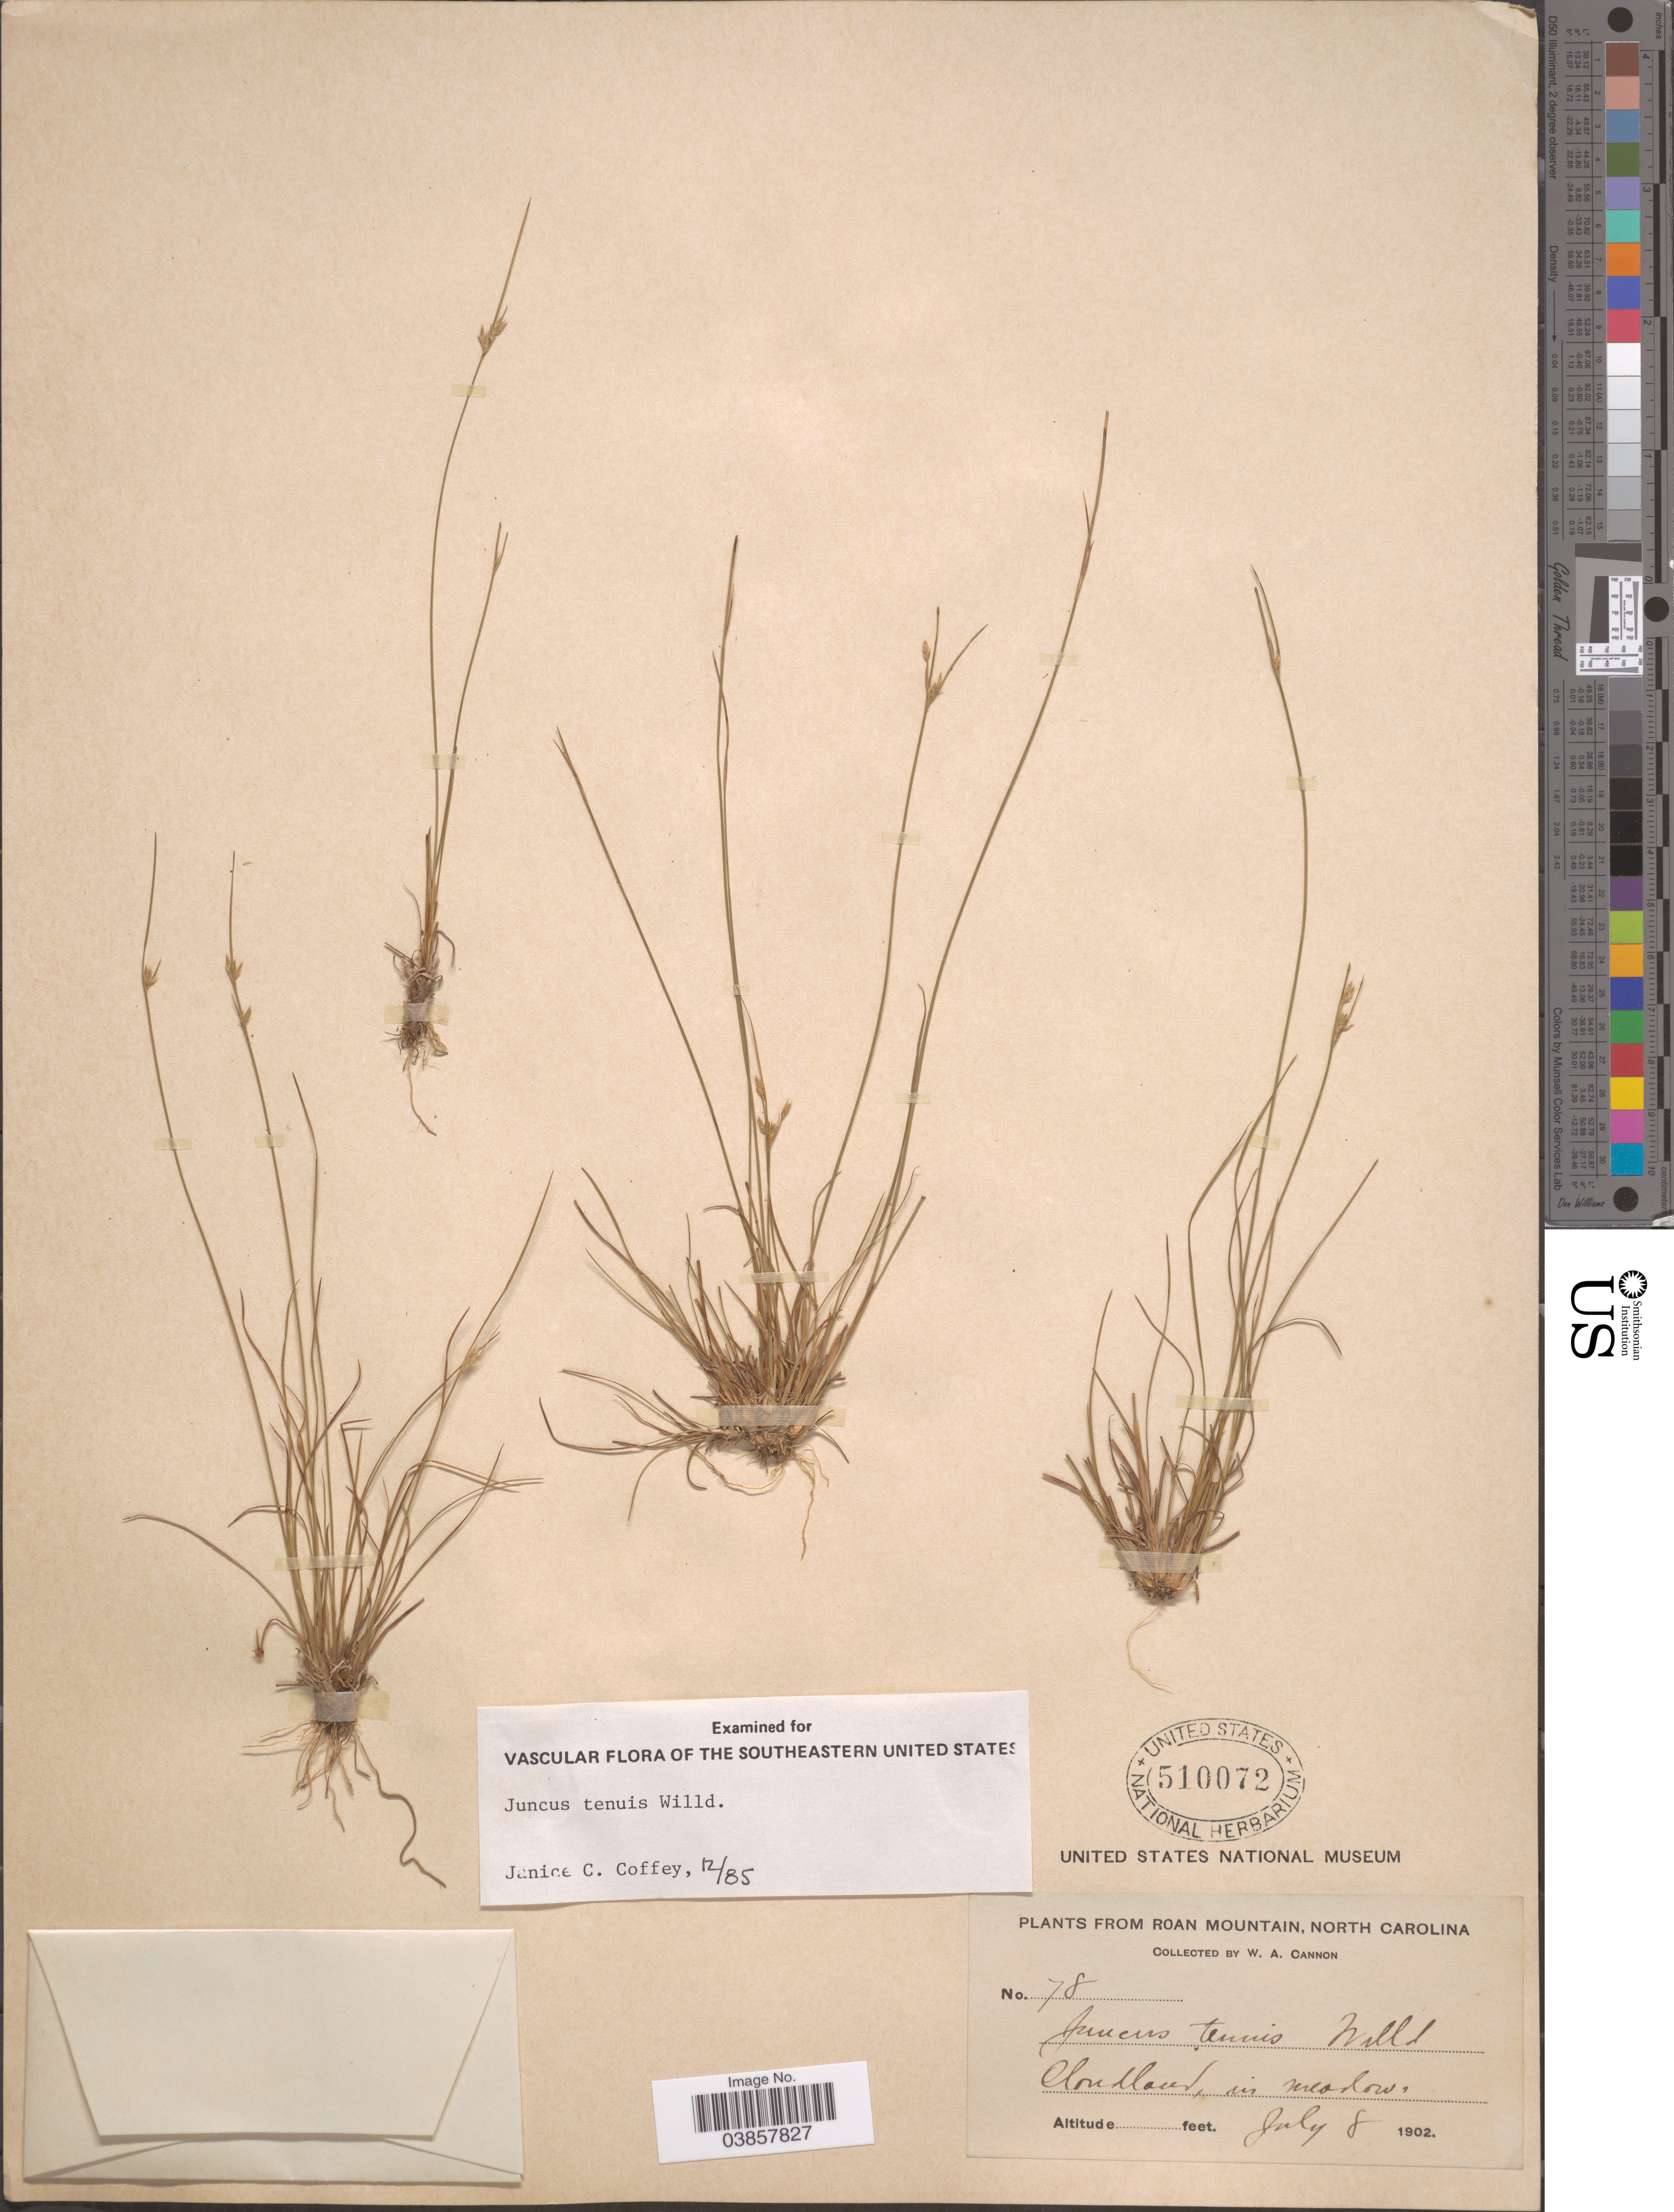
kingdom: Plantae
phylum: Tracheophyta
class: Liliopsida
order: Poales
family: Juncaceae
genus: Juncus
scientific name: Juncus tenuis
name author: Willd.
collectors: W. Cannon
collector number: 78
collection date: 1902-07-08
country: United States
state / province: North Carolina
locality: Roan Mountain. Cloudland, in meadow.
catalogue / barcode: US 510072